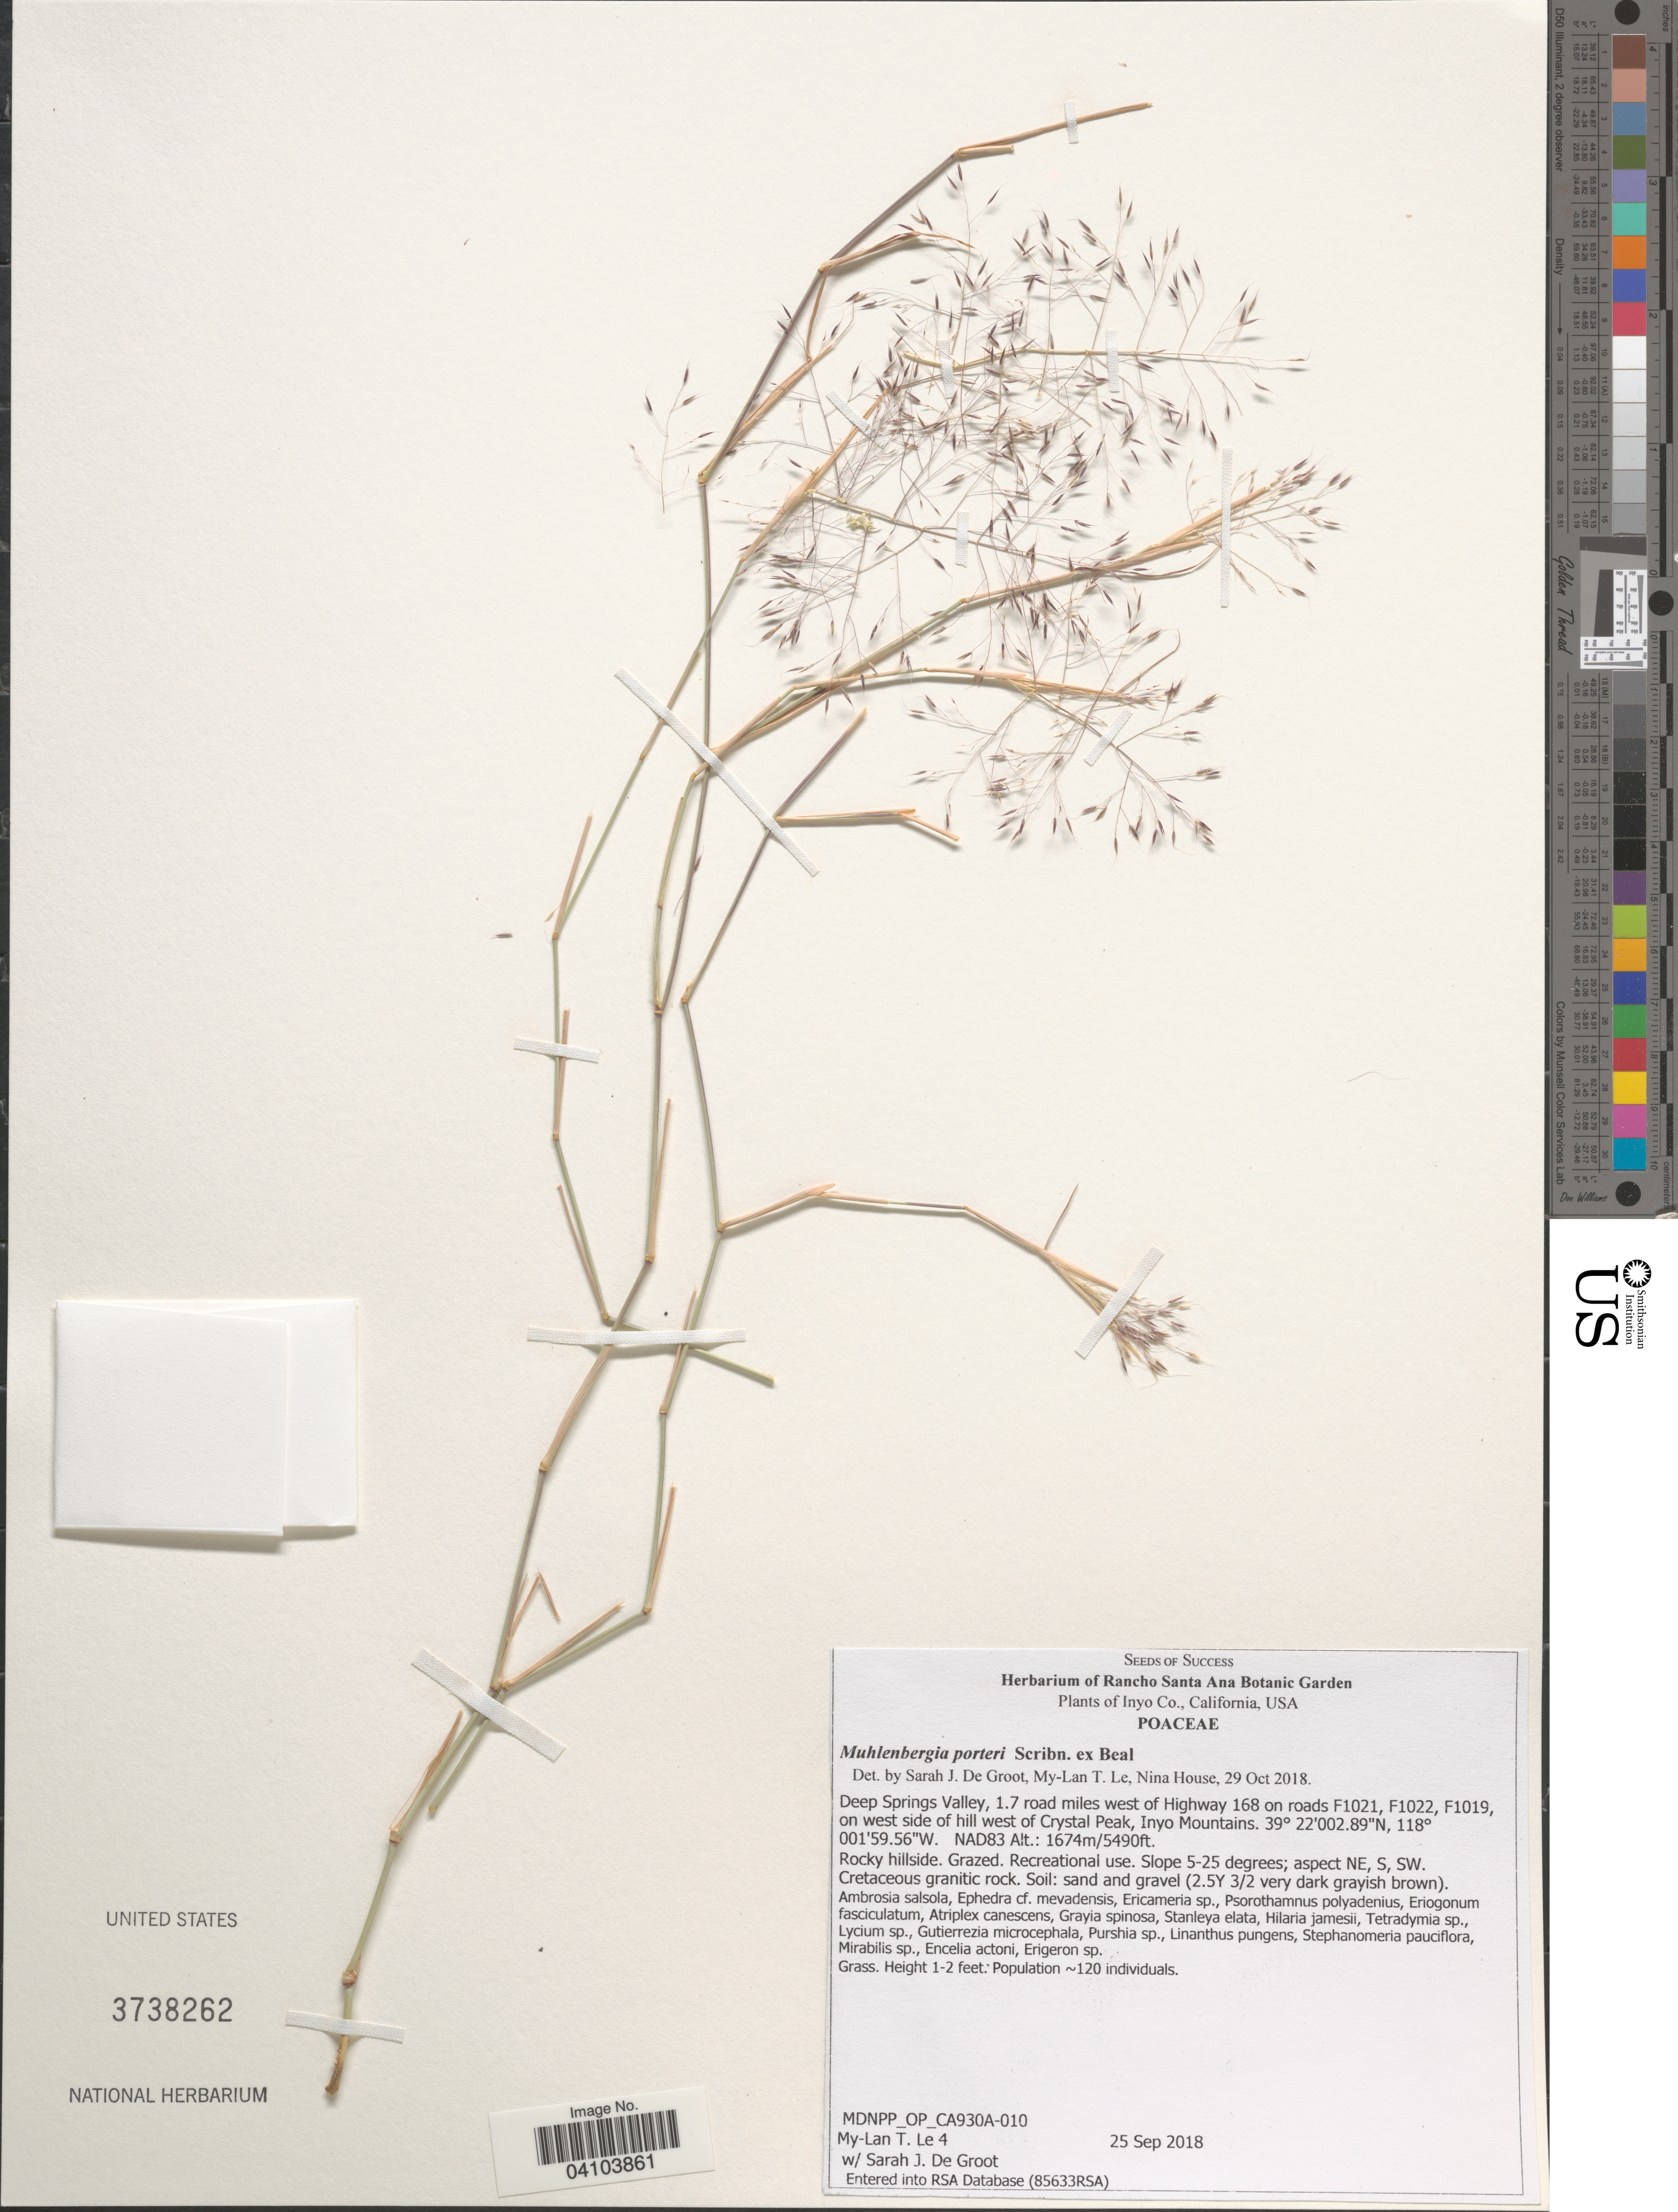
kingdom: Plantae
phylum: Tracheophyta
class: Liliopsida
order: Poales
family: Poaceae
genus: Muhlenbergia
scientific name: Muhlenbergia porteri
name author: Scribn. in W.J. Beal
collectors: M. Le & S. De Groot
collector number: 4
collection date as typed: Transcribed d/m/y: 25/9/2018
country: United States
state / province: California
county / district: Inyo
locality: Inyo Co. Deep Springs Valley, 1.7 road miles west of Highway 168 on roads F1021, F1022, F1019, on west side of hill west of Crystal Peak, Inyo Mountains. NAD83.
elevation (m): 1674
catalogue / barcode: US 3738262